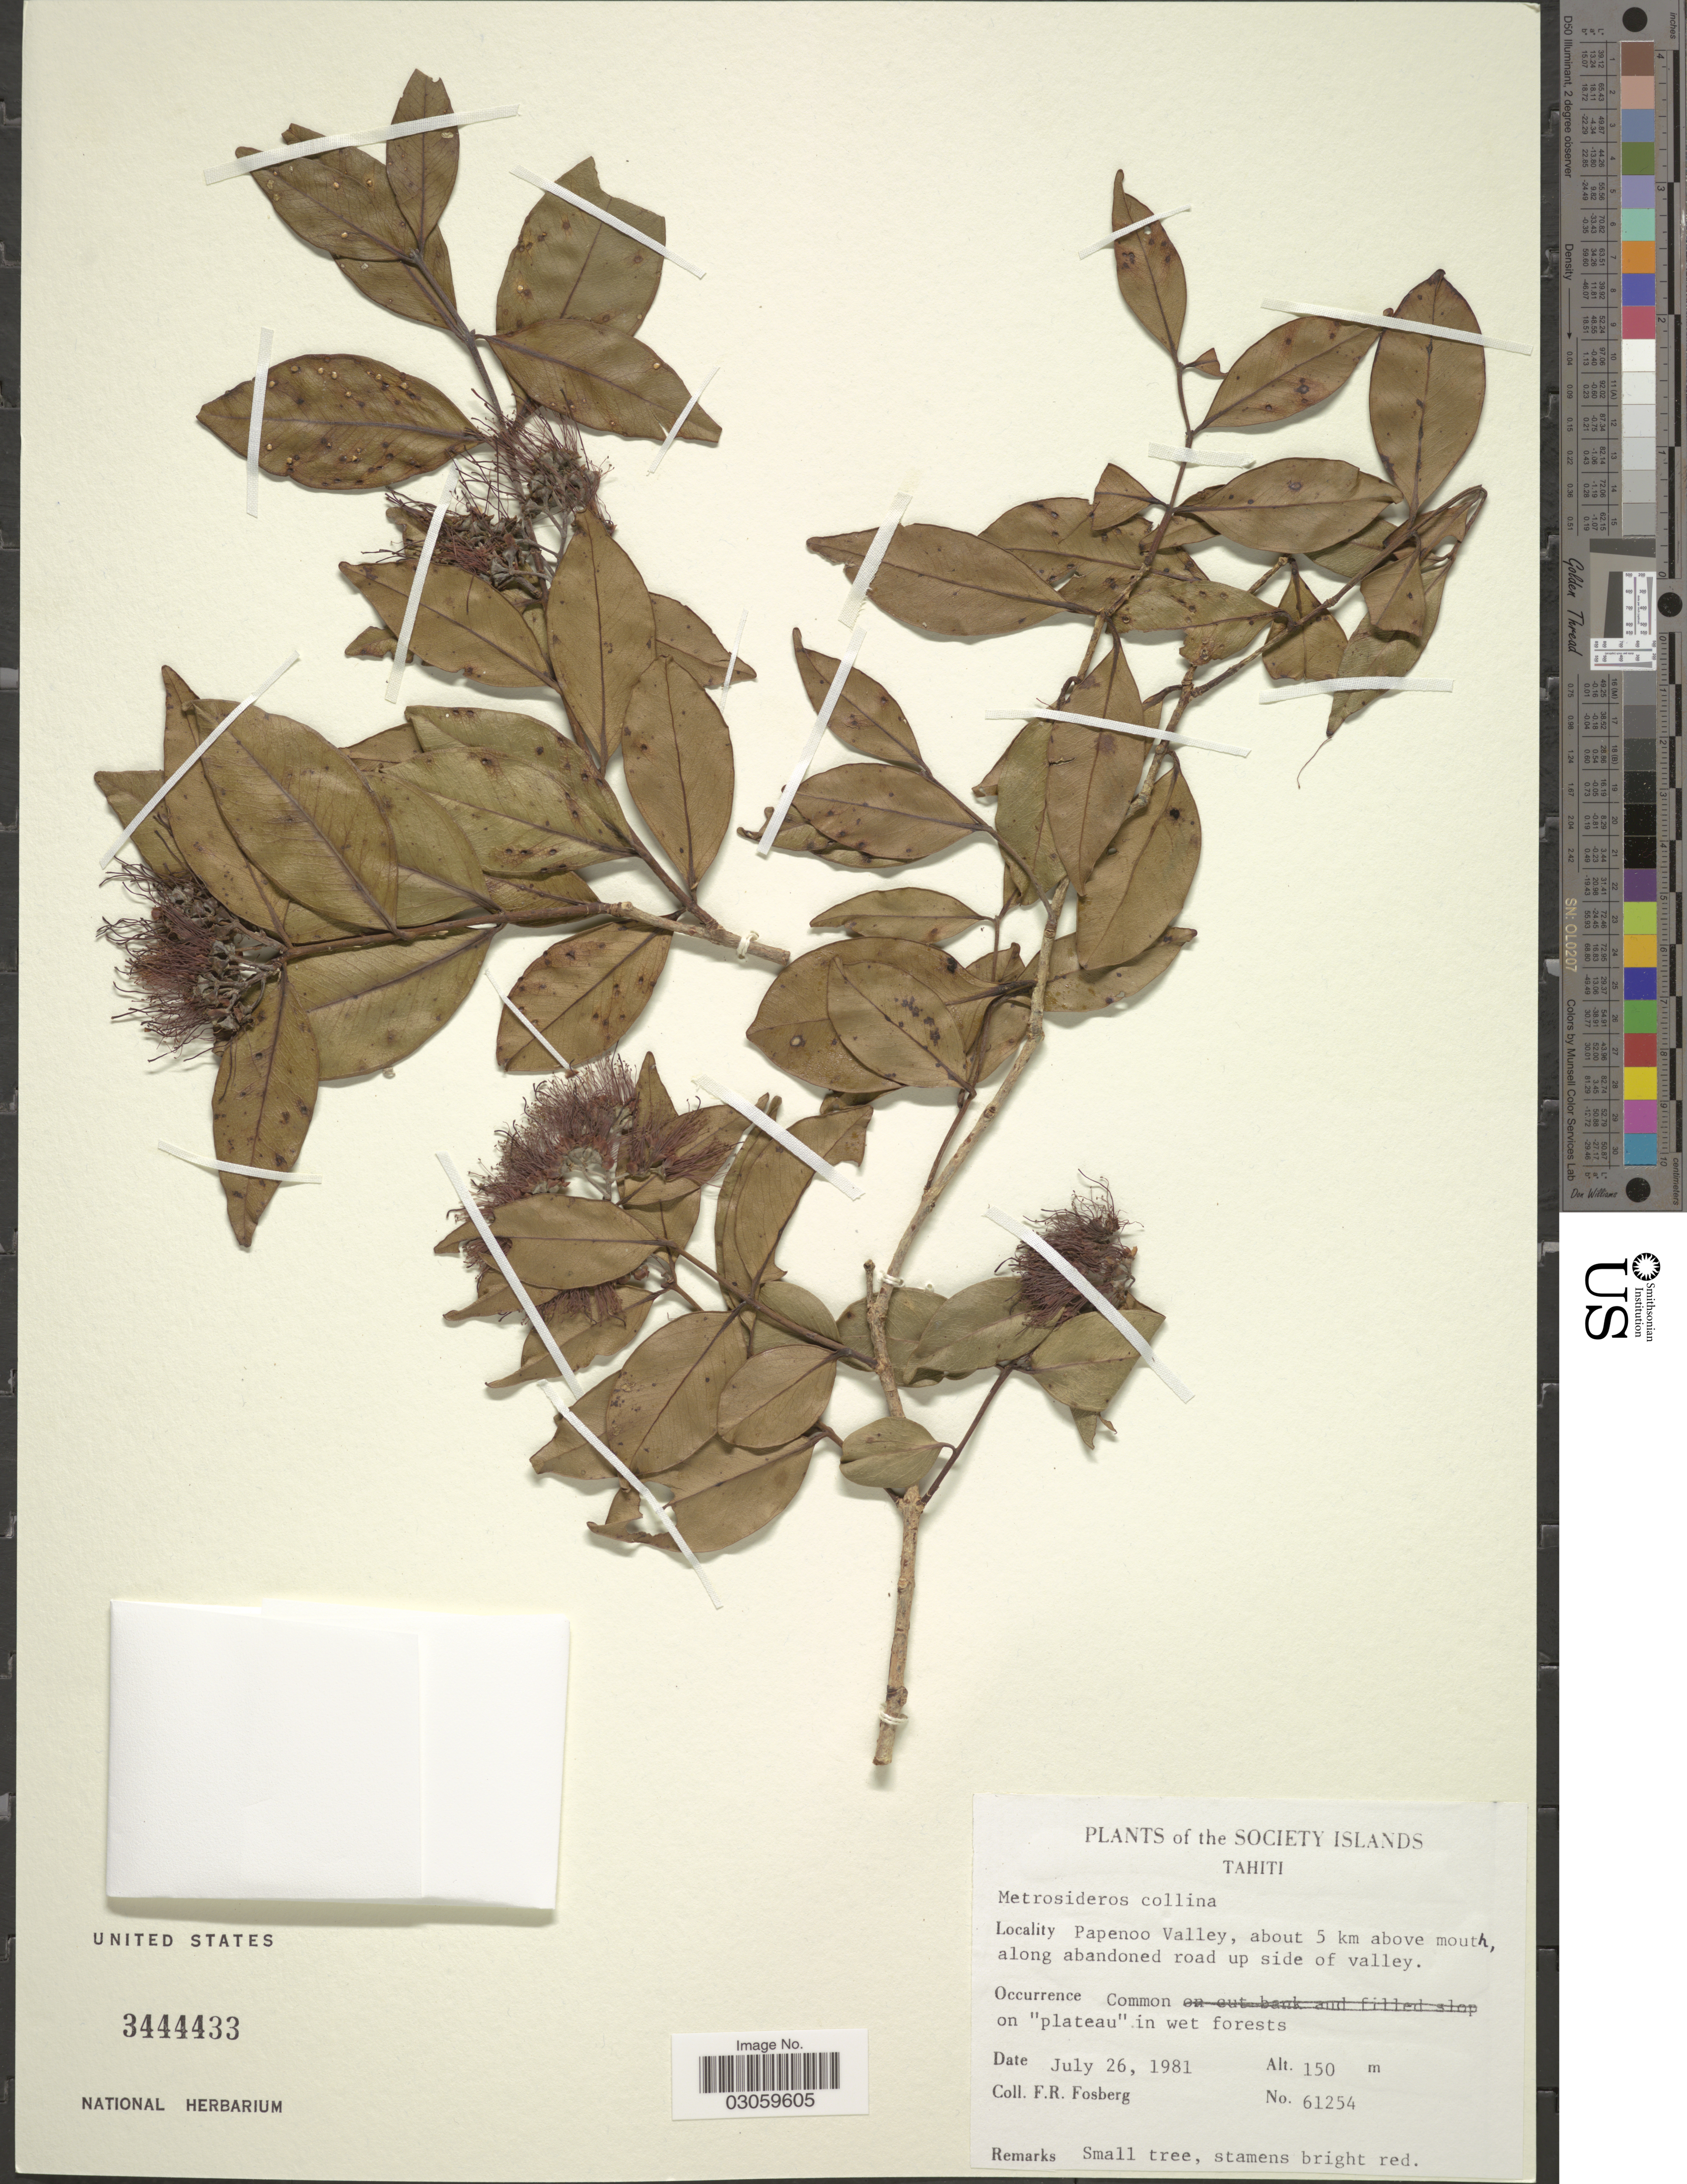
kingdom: Plantae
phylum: Tracheophyta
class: Magnoliopsida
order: Myrtales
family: Myrtaceae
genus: Metrosideros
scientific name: Metrosideros collina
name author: (J.R. Forst. & G. Forst.) A. Gray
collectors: F. R. Fosberg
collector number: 61254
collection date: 1981-07-26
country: French Polynesia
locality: Society Islands. Tahiti. Papenoo Valley, about 5 km above mouth, along abandoned road up side of valley.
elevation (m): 150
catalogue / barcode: US 3444433